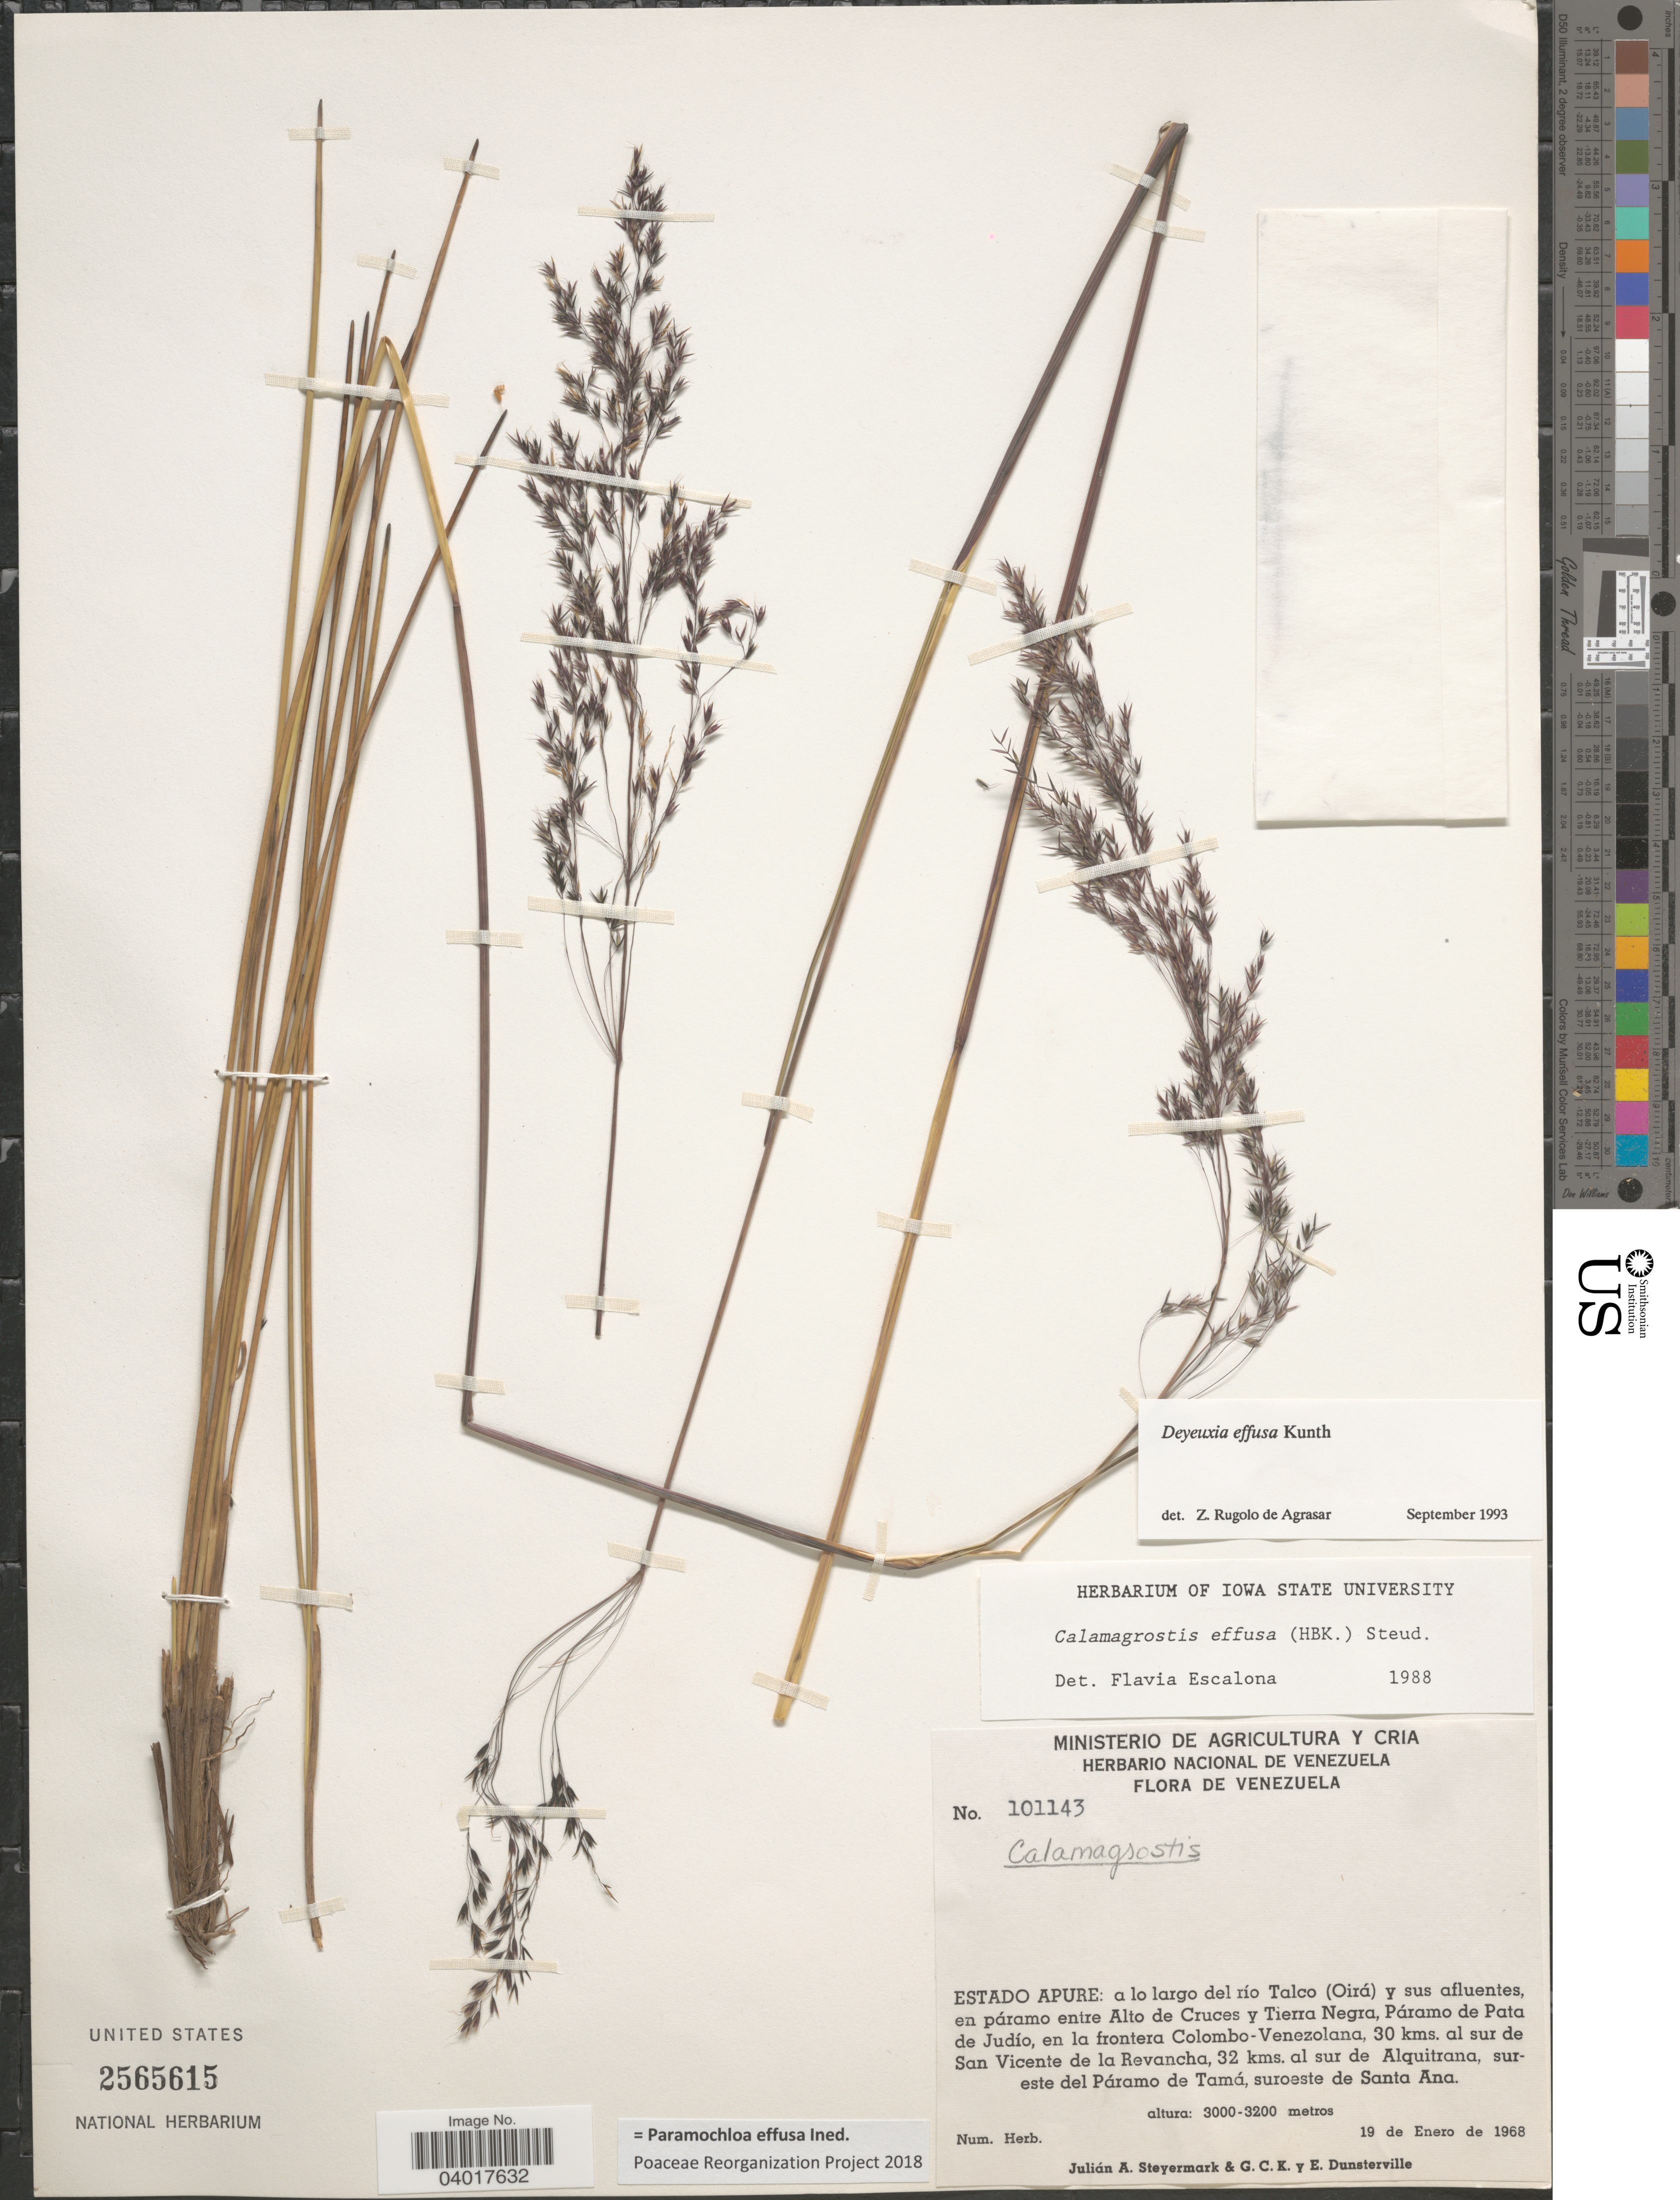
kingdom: Plantae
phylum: Tracheophyta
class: Liliopsida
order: Poales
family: Poaceae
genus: Paramochloa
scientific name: Paramochloa effusa ined.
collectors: J. Steyermark, G. C. K. Dunsterville & E. Dunsterville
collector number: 101143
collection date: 1968-01-19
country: Venezuela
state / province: Apure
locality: A lo largo del río Talco (Oirá) y sus afluentes en páramo entre Alto de Cruces y Tierra Negra, Páramo de Pata de Judío, en la frontera Colombo-Venezolana, 30 kms. al sur de San Vicente de la Revancha, 32 kms. al sur de Alquitrana, sureste del Páramo de Tamá, suroeste de Santa Ana.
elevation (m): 3000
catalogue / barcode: US 2565615